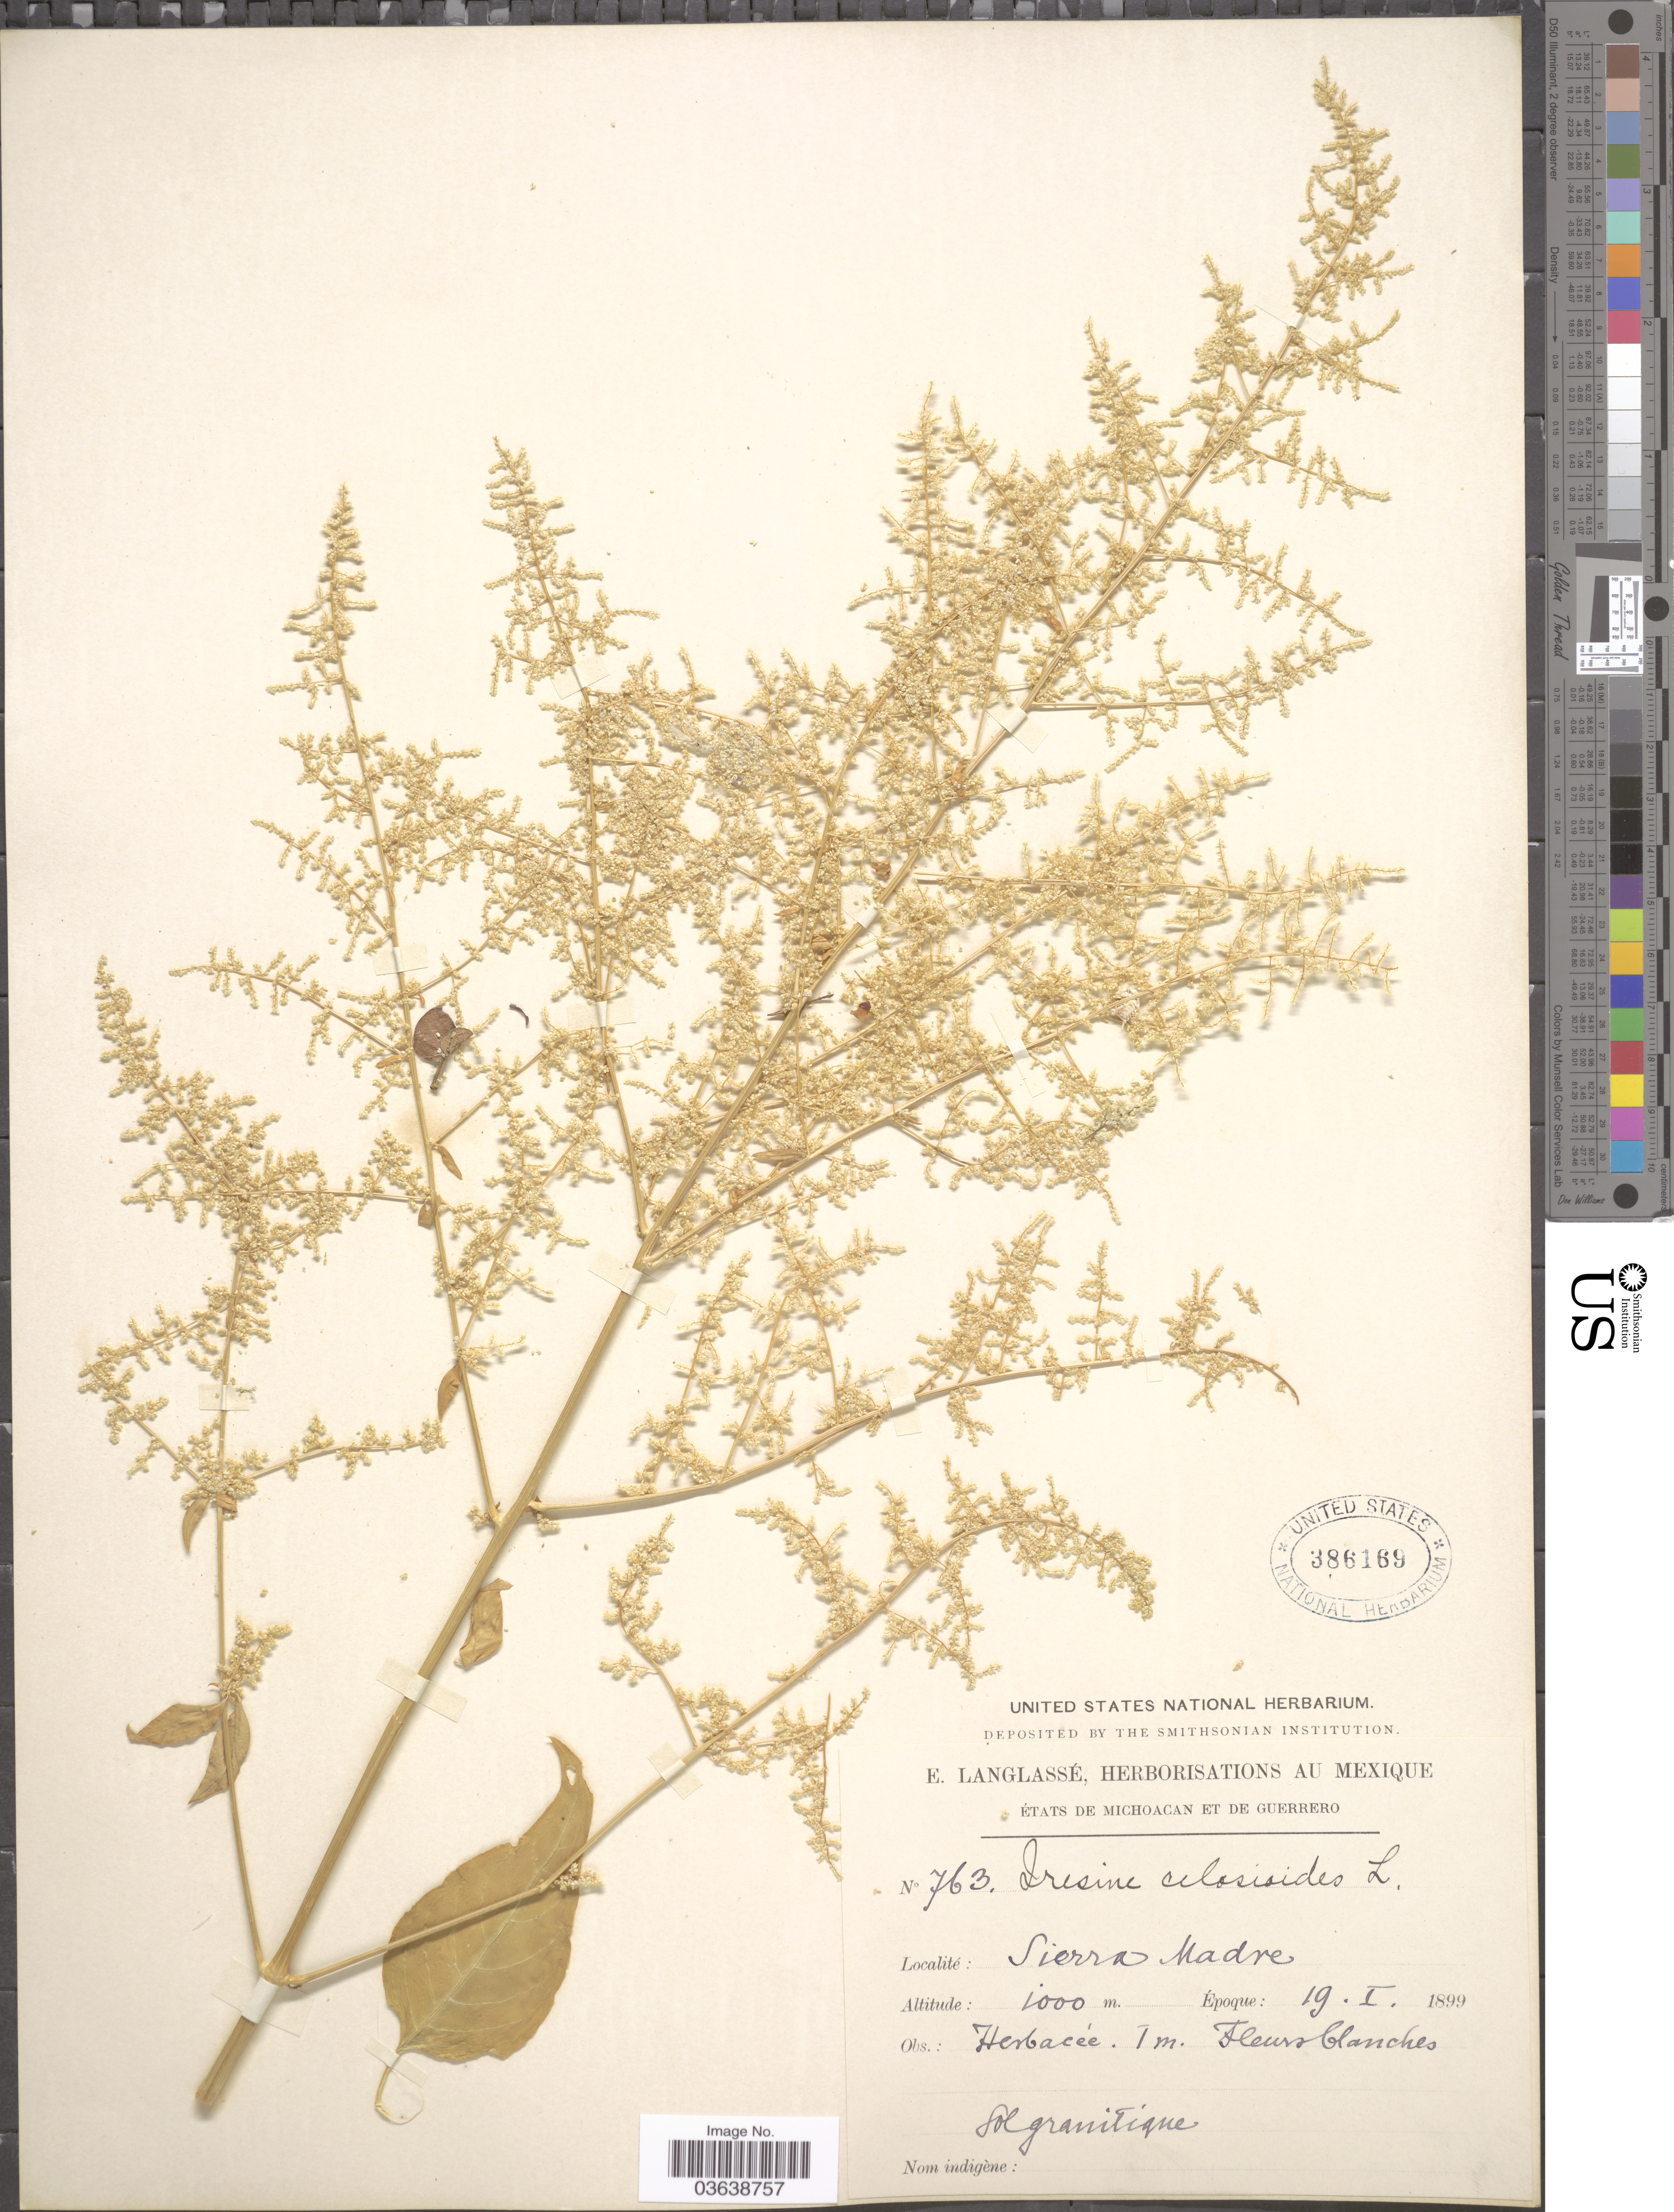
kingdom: Plantae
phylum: Tracheophyta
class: Magnoliopsida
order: Caryophyllales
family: Amaranthaceae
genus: Iresine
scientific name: Iresine celosia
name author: L.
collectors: E. Langlassé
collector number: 763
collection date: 1899-01-19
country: Mexico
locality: États de Michoacan et de Guerrero. Sierra Madre.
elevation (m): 1000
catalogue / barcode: US 386169